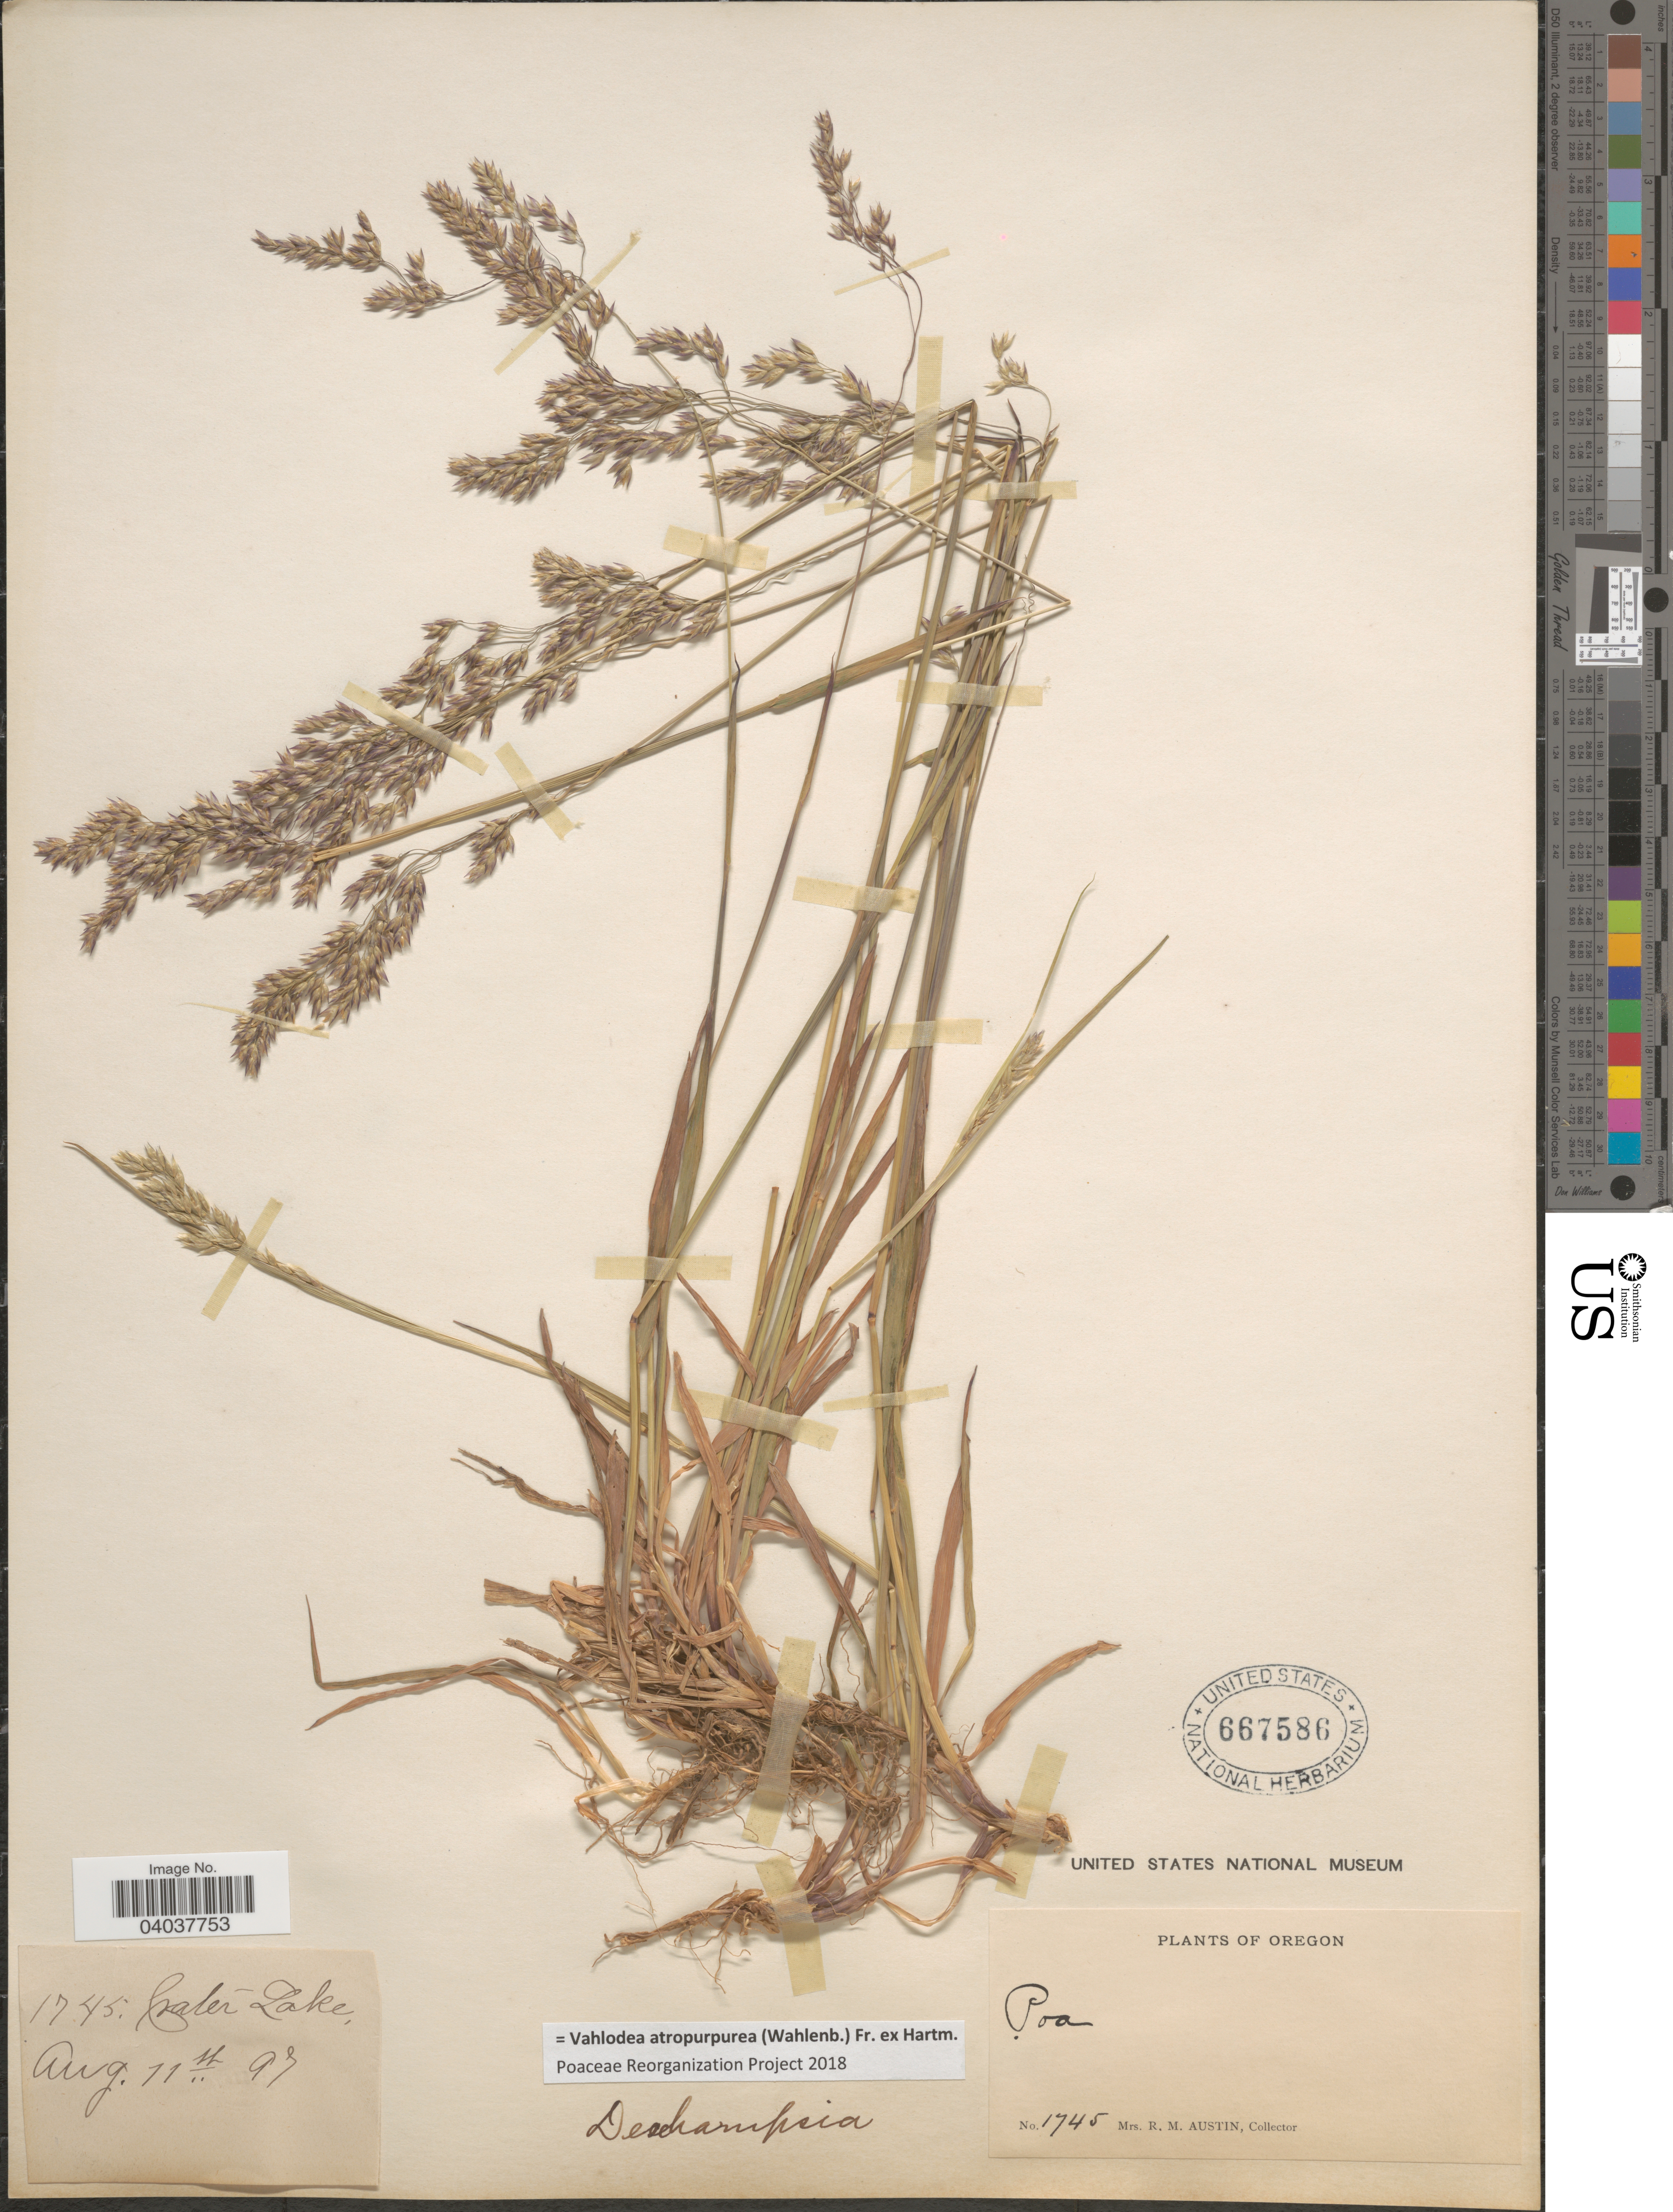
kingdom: Plantae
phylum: Tracheophyta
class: Liliopsida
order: Poales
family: Poaceae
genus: Vahlodea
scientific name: Vahlodea atropurpurea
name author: (Wahlenb.) Fr. ex Hartm.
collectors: R. Austin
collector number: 1745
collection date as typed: Transcribed d/m/y: 11/8/97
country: United States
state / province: Oregon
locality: Crater Lake.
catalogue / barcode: US 667586